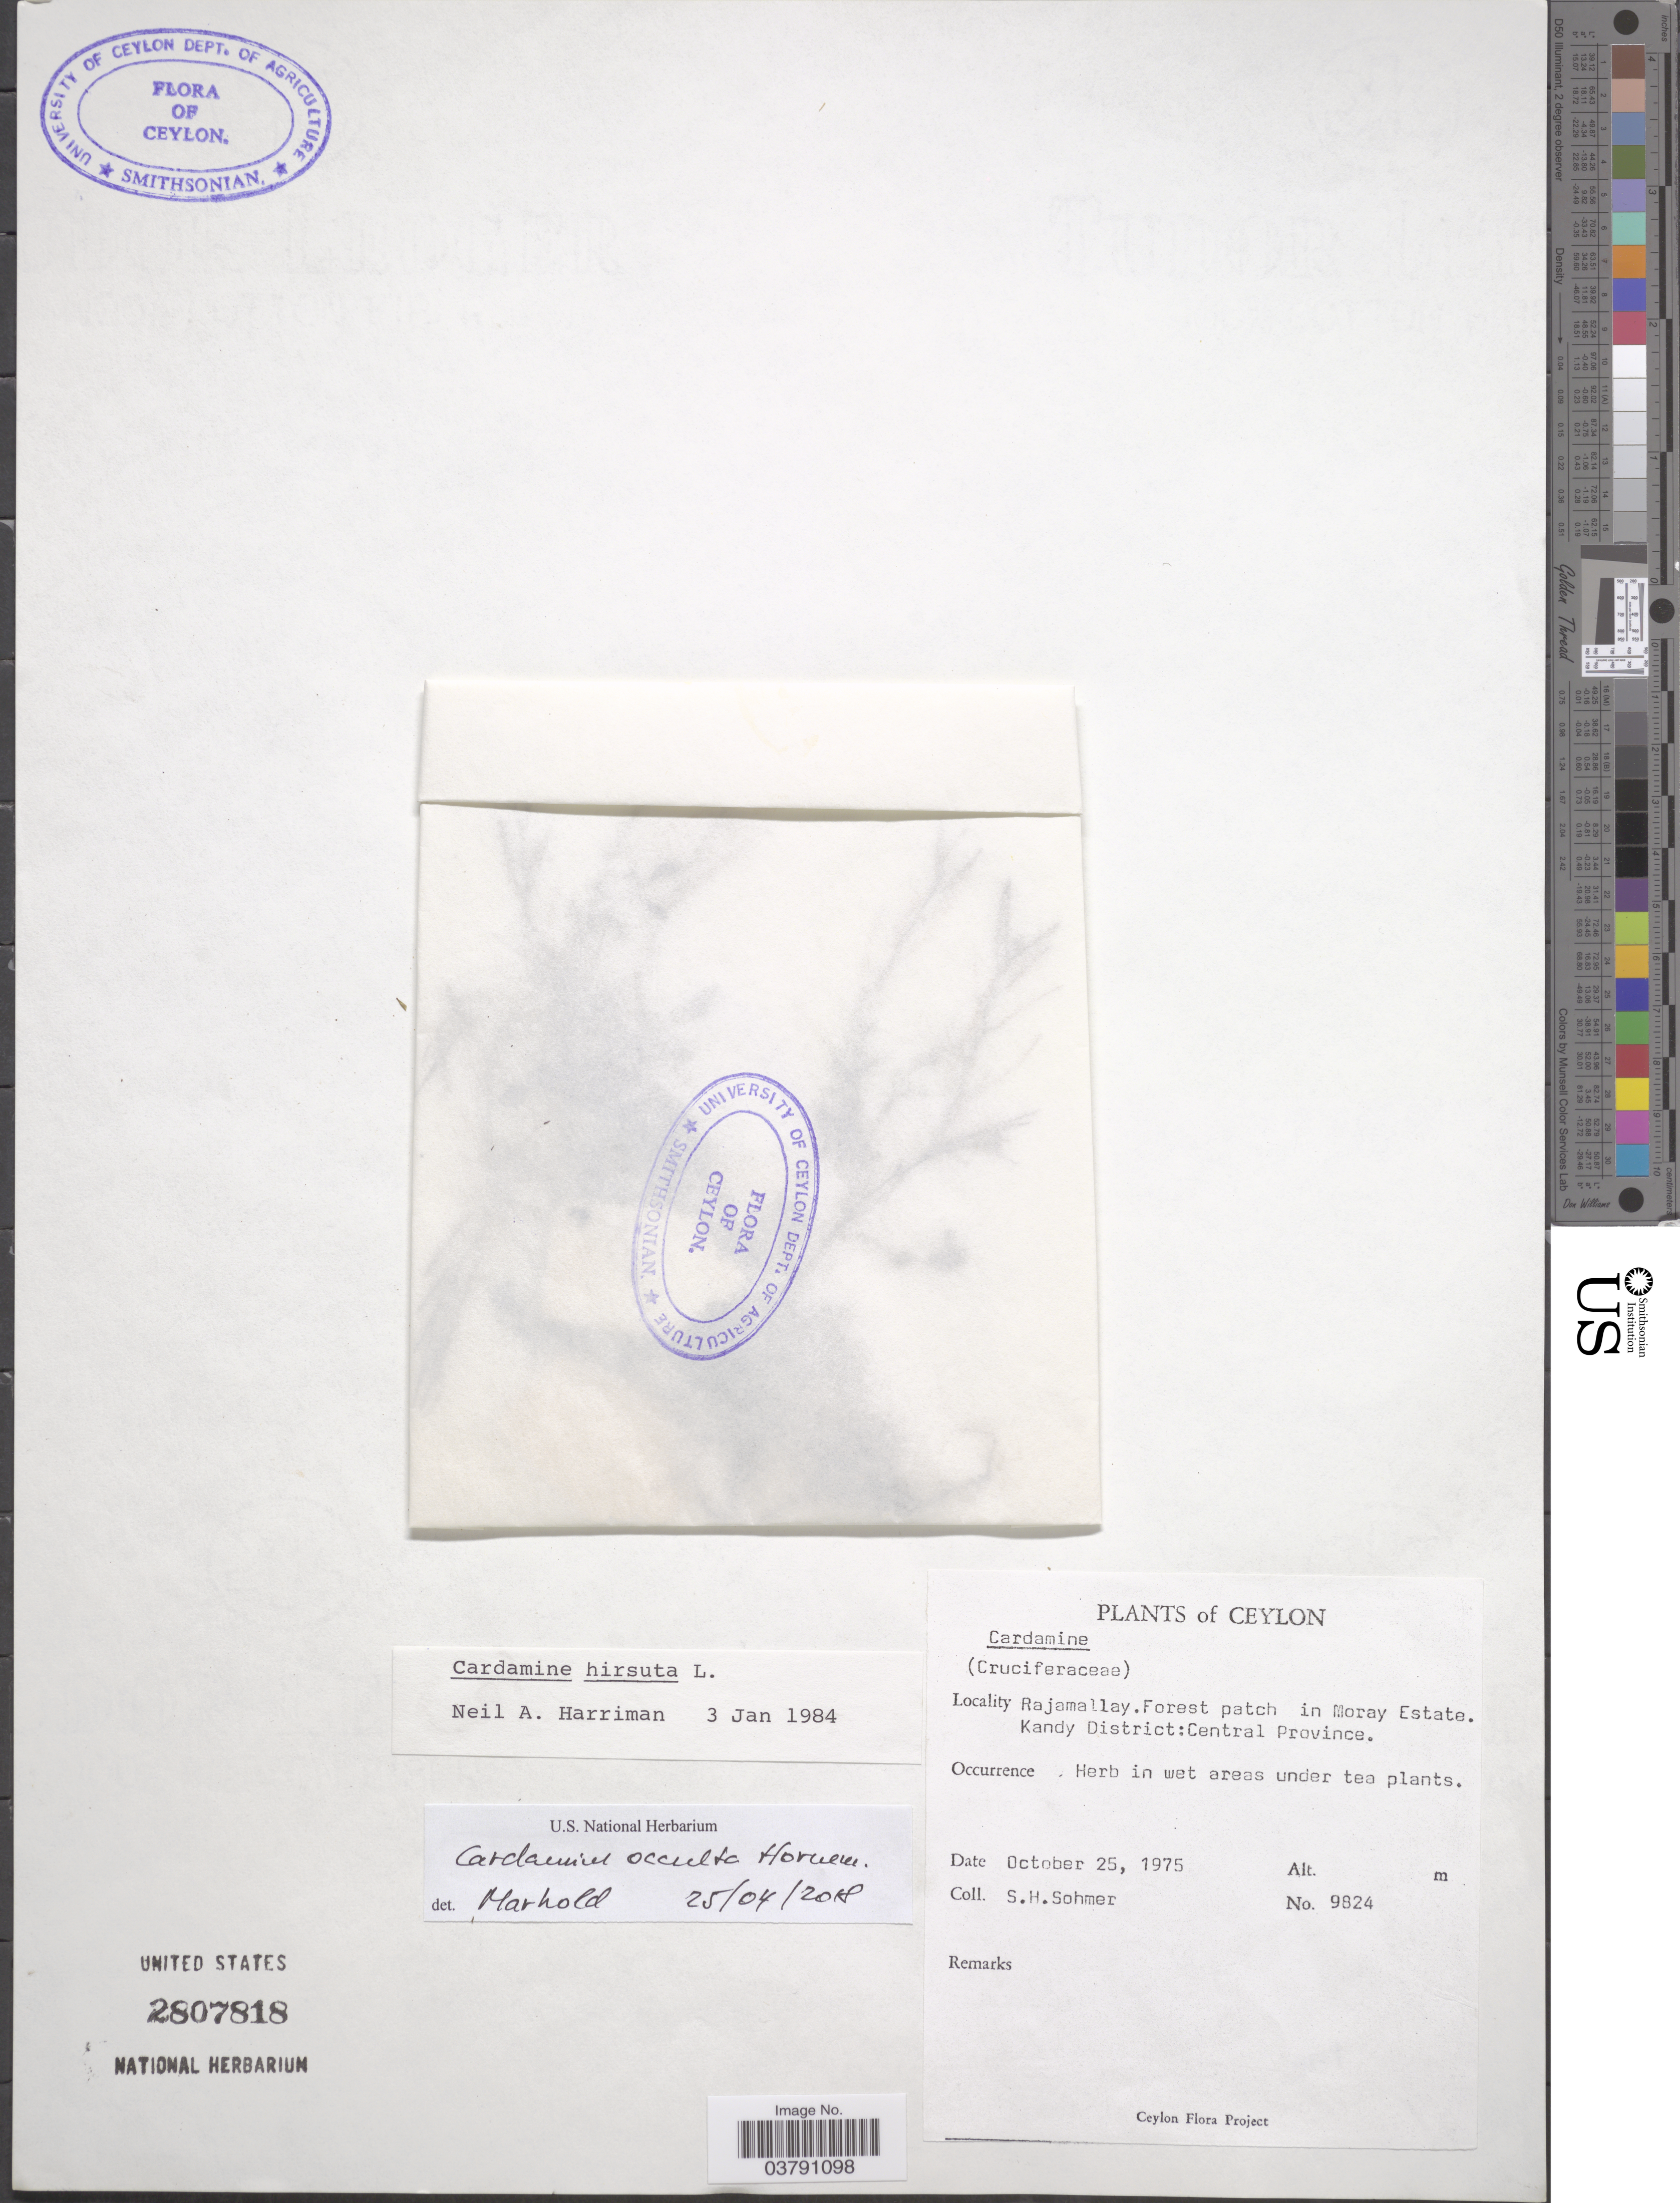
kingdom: Plantae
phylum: Tracheophyta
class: Magnoliopsida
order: Brassicales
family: Brassicaceae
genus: Cardamine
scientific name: Cardamine occulta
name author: Hornem.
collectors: S. H. Sohmer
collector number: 9824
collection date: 1975-10-25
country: Sri Lanka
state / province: Central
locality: Ceylon. Rajamallay. Forest patch in Moray Estate. Kandy District.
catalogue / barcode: US 2807818